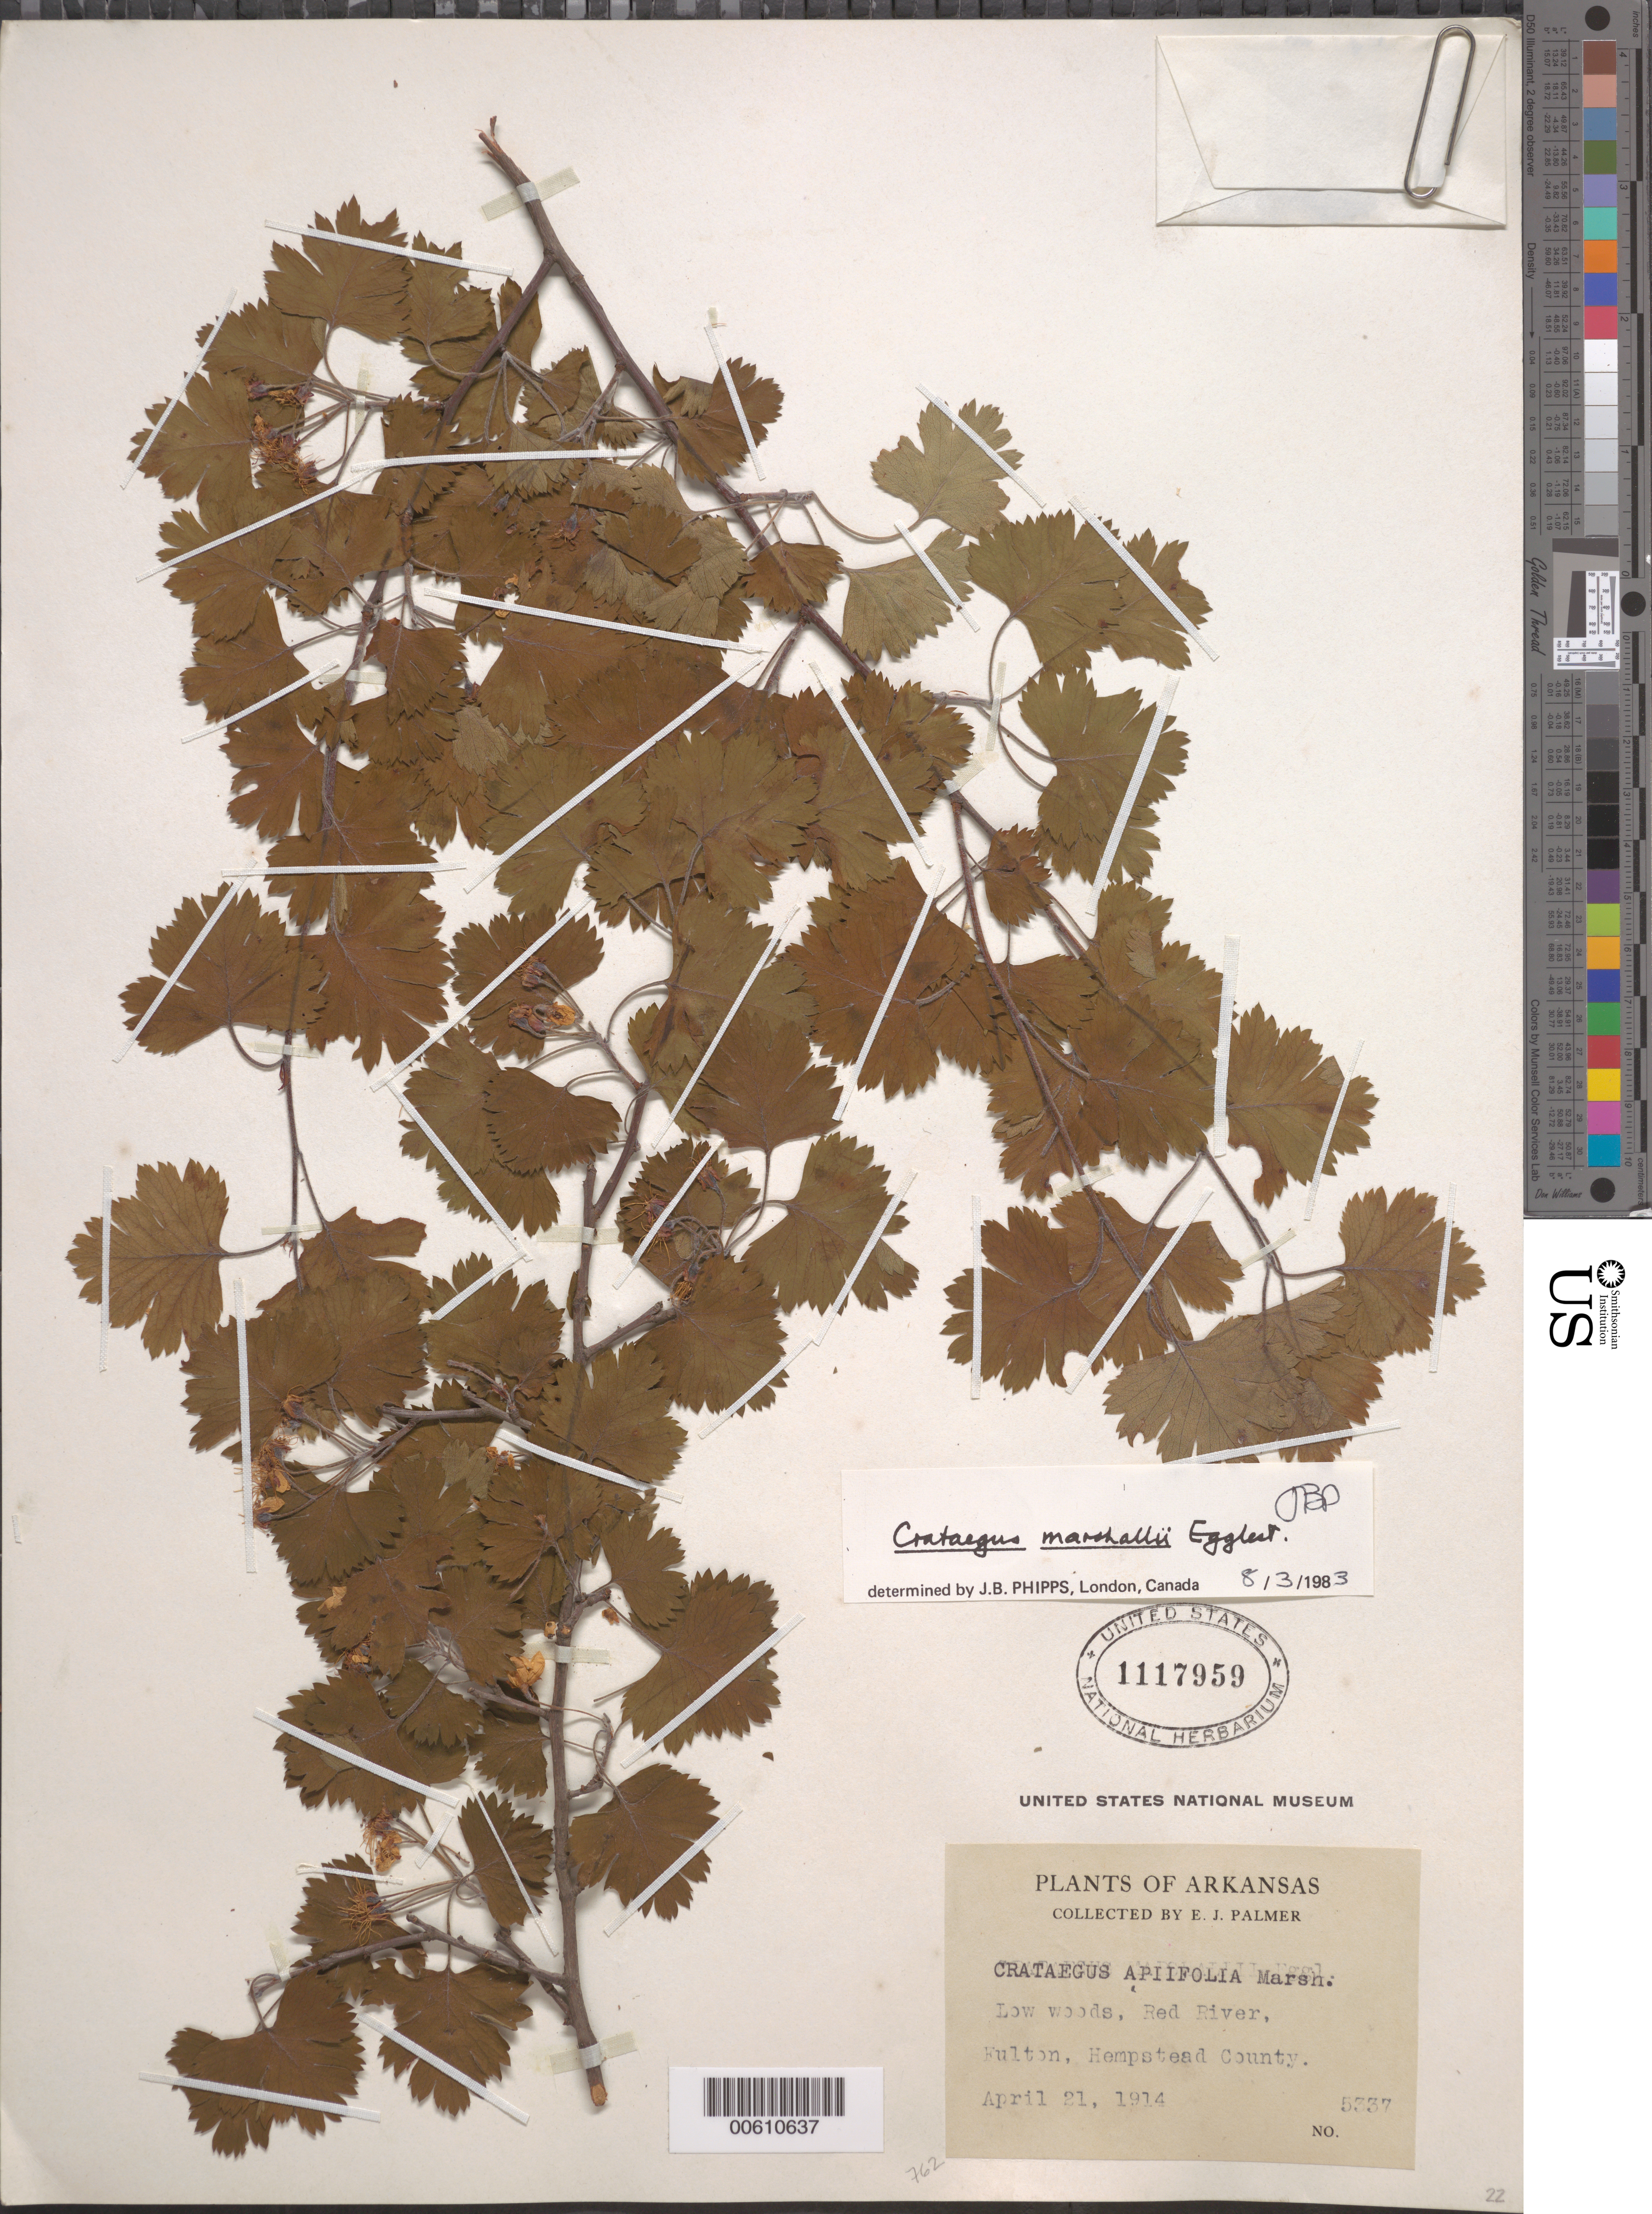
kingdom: Plantae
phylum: Tracheophyta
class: Magnoliopsida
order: Rosales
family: Rosaceae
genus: Crataegus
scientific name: Crataegus marshallii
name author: Eggl.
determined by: Phipps, James B., (UWO), University of Western Ontario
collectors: E. J. Palmer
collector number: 5337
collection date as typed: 21 Apr 1914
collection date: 1914-04-21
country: United States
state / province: Arkansas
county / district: Hempstead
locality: Red River, Fulton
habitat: Low woods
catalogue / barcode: US 1117959